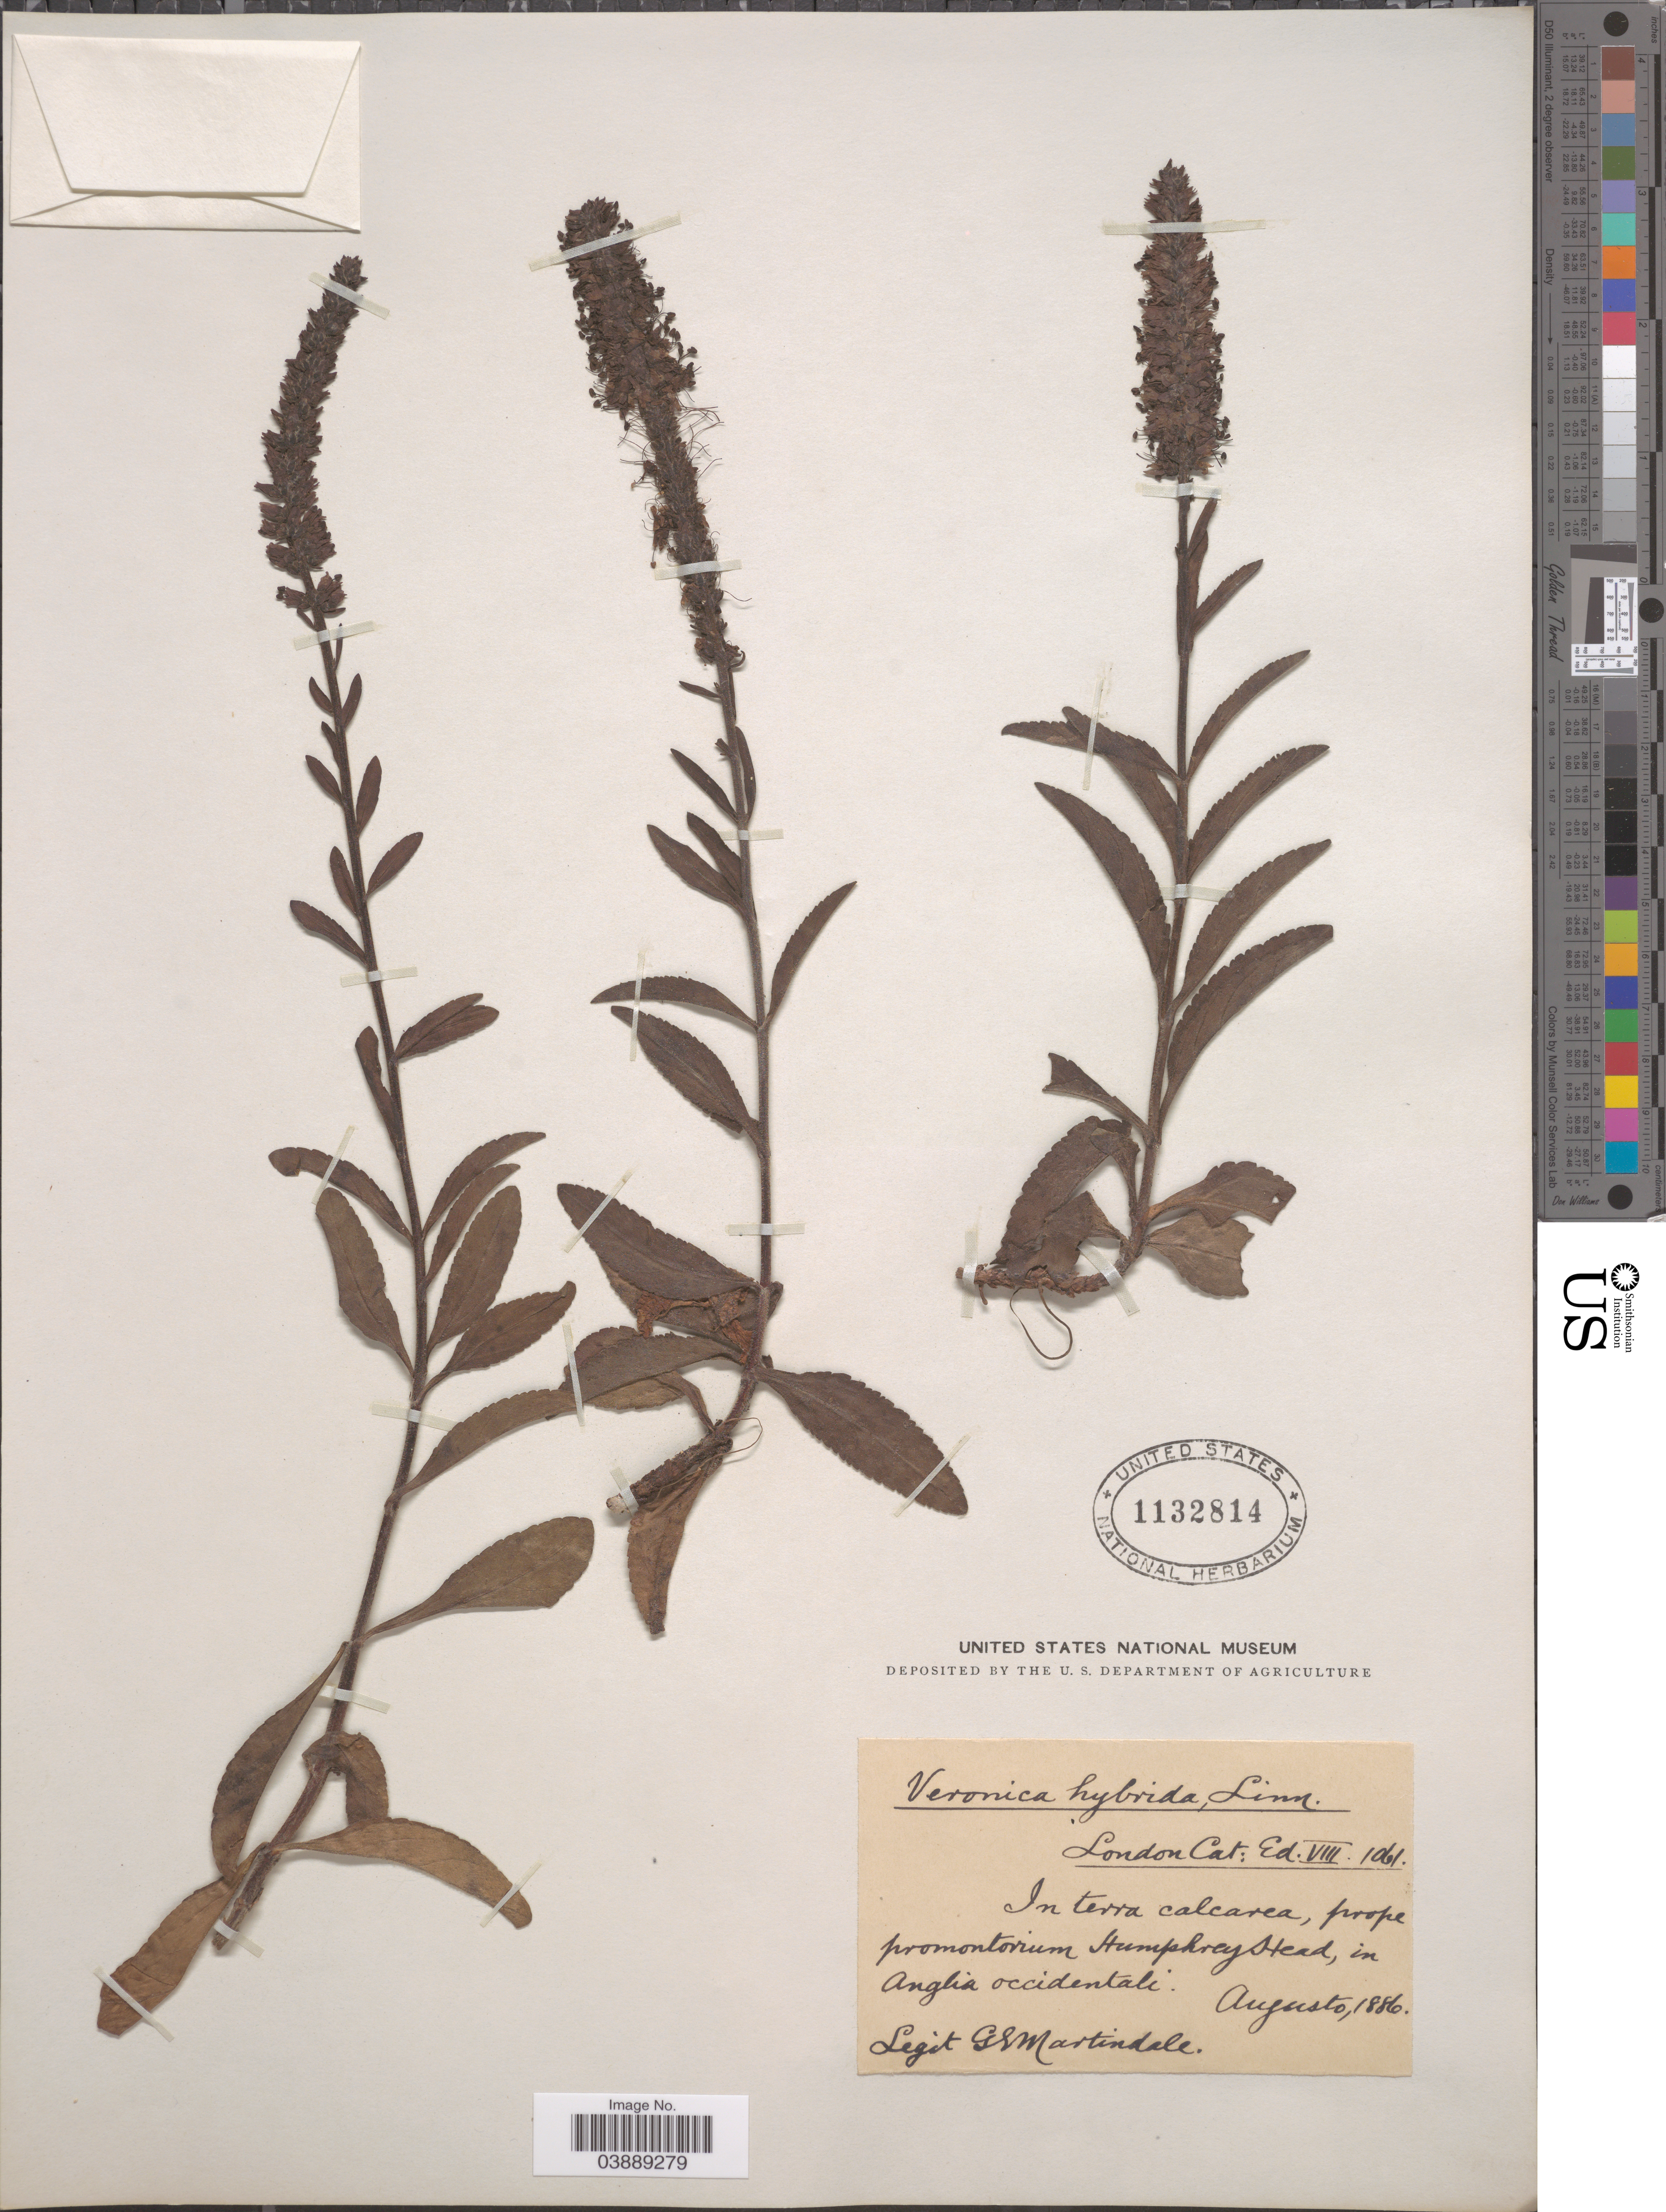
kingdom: Plantae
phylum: Tracheophyta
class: Magnoliopsida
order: Lamiales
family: Plantaginaceae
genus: Veronica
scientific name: Veronica hybrida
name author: L.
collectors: G. Martindale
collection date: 1886-08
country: United Kingdom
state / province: England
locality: In terra calcarea, prope promontorium Humphrey Head, in Anglia occidentali.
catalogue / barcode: US 1132814